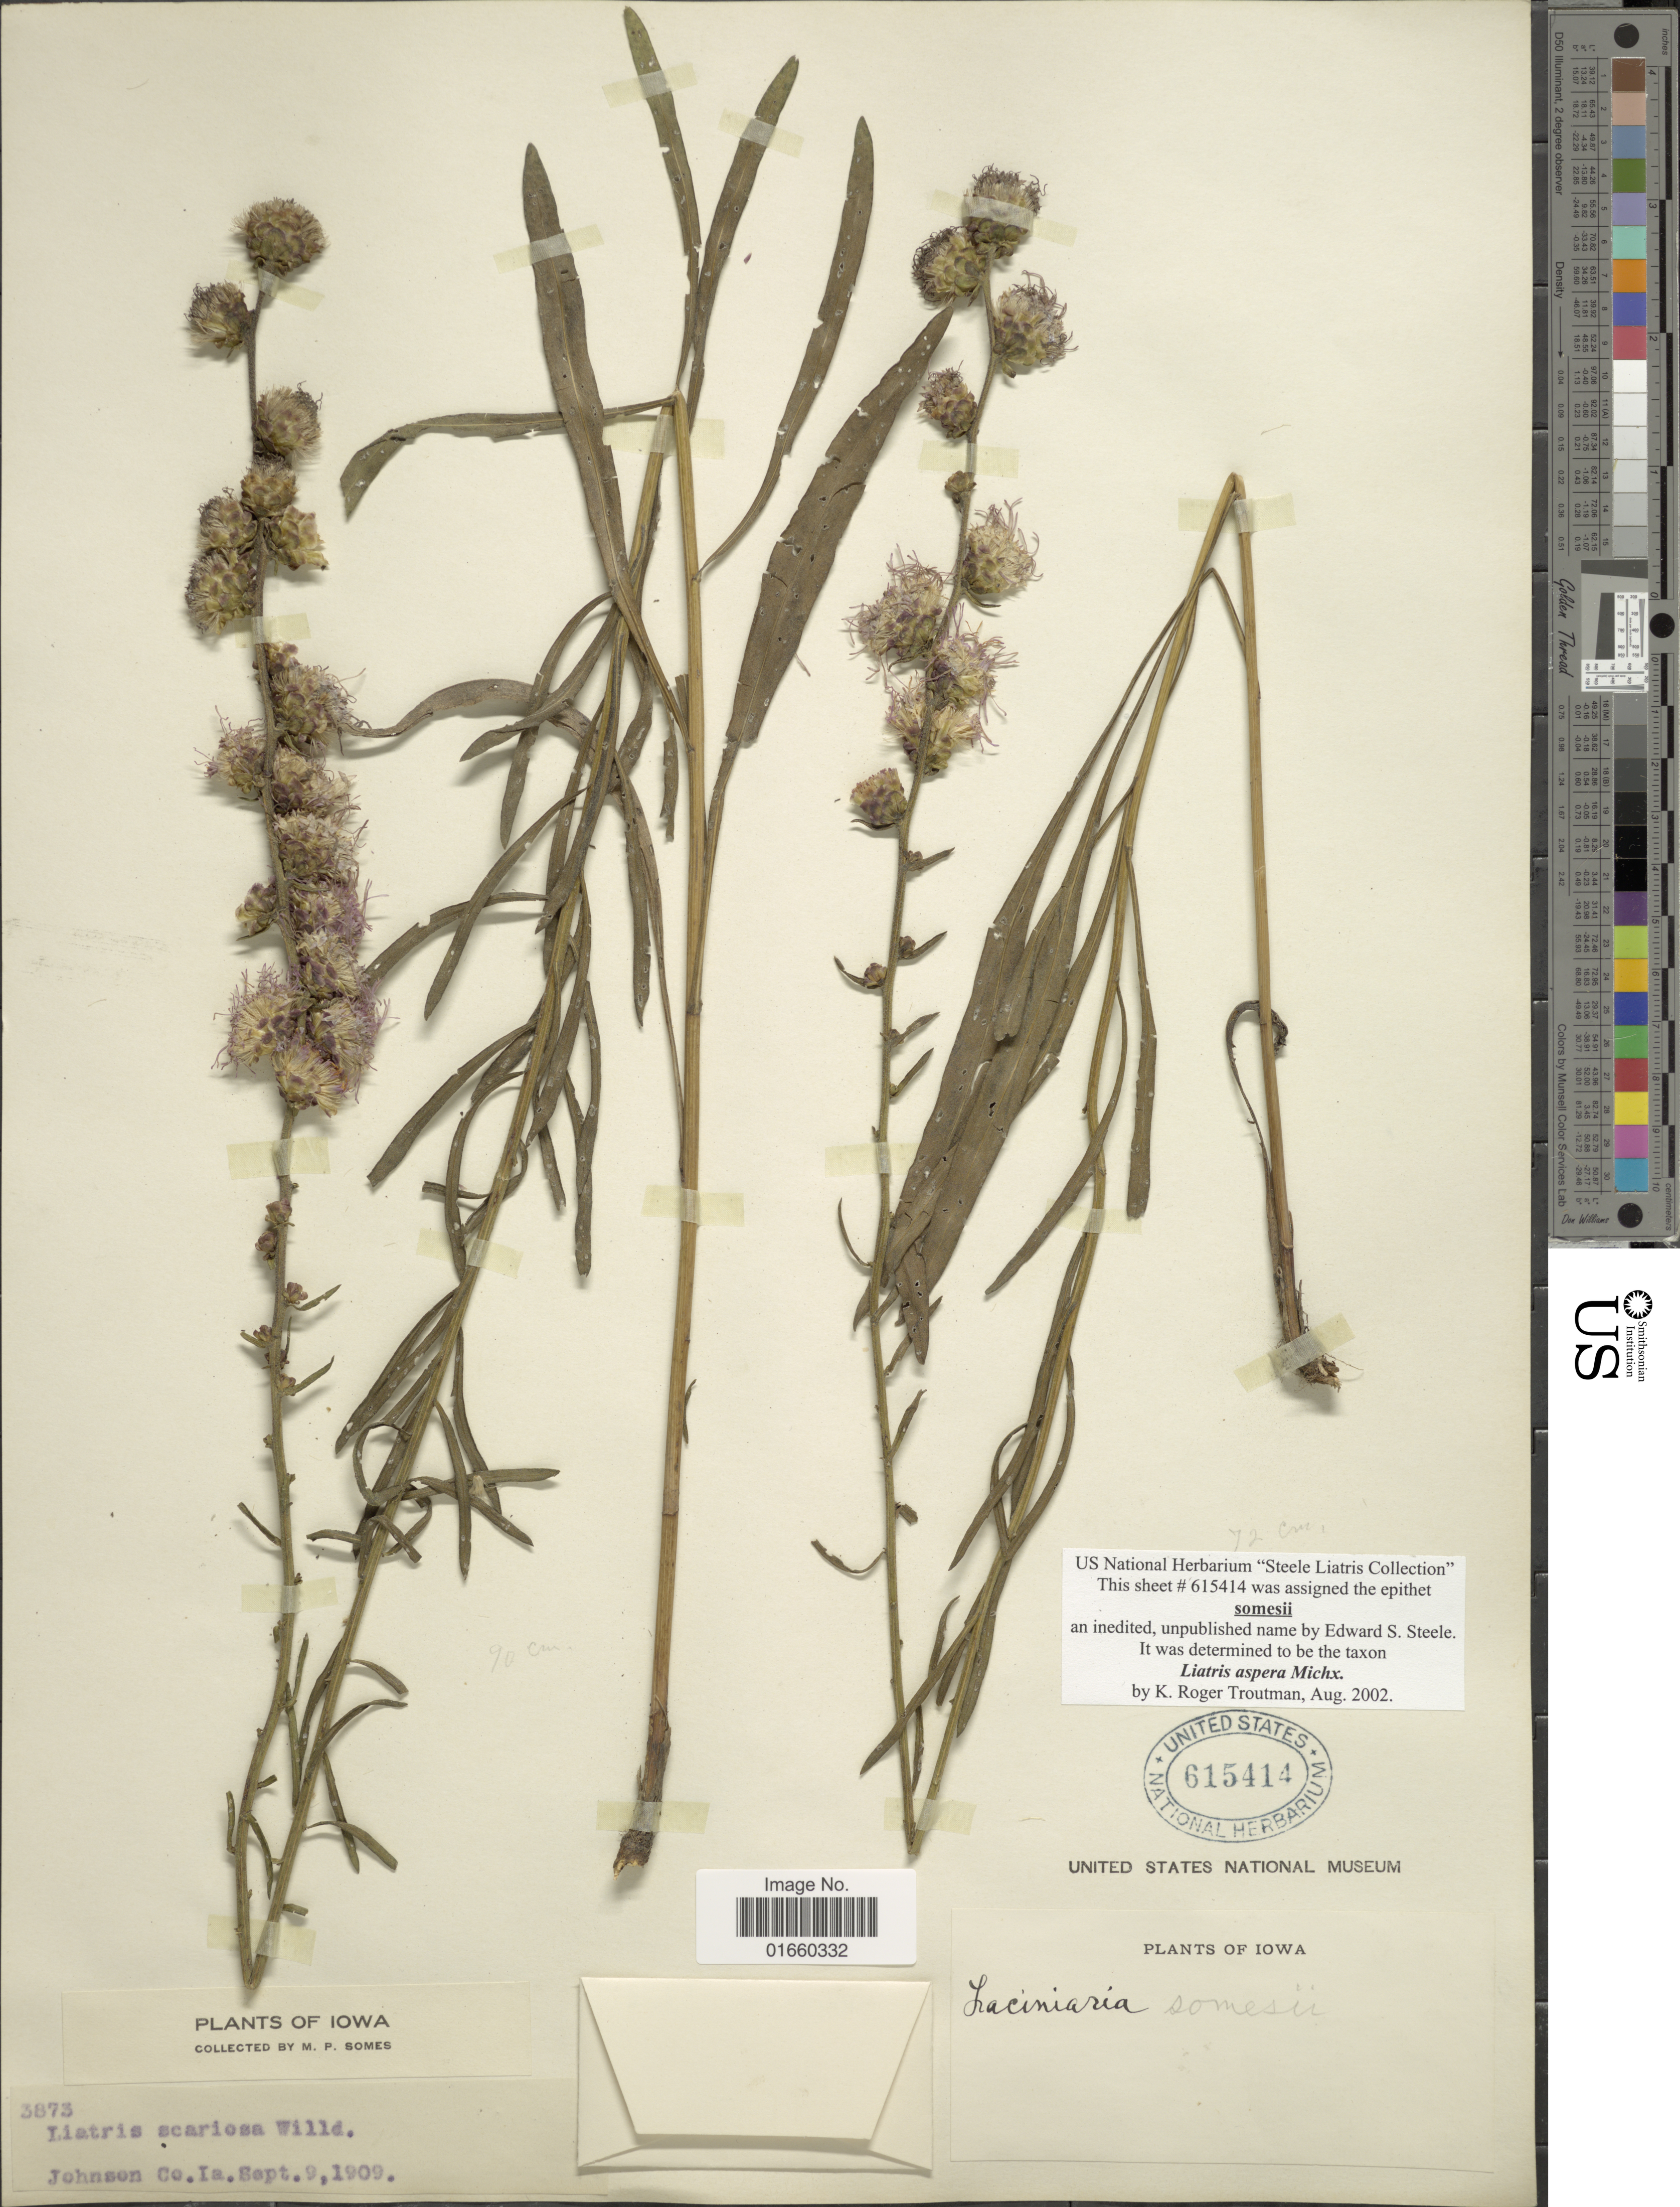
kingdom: Plantae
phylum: Tracheophyta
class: Magnoliopsida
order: Asterales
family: Asteraceae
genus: Liatris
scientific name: Liatris aspera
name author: Michx.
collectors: M. Somes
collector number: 3873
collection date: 1909-09-09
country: United States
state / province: Iowa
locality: Johnson Co.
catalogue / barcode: US 615414